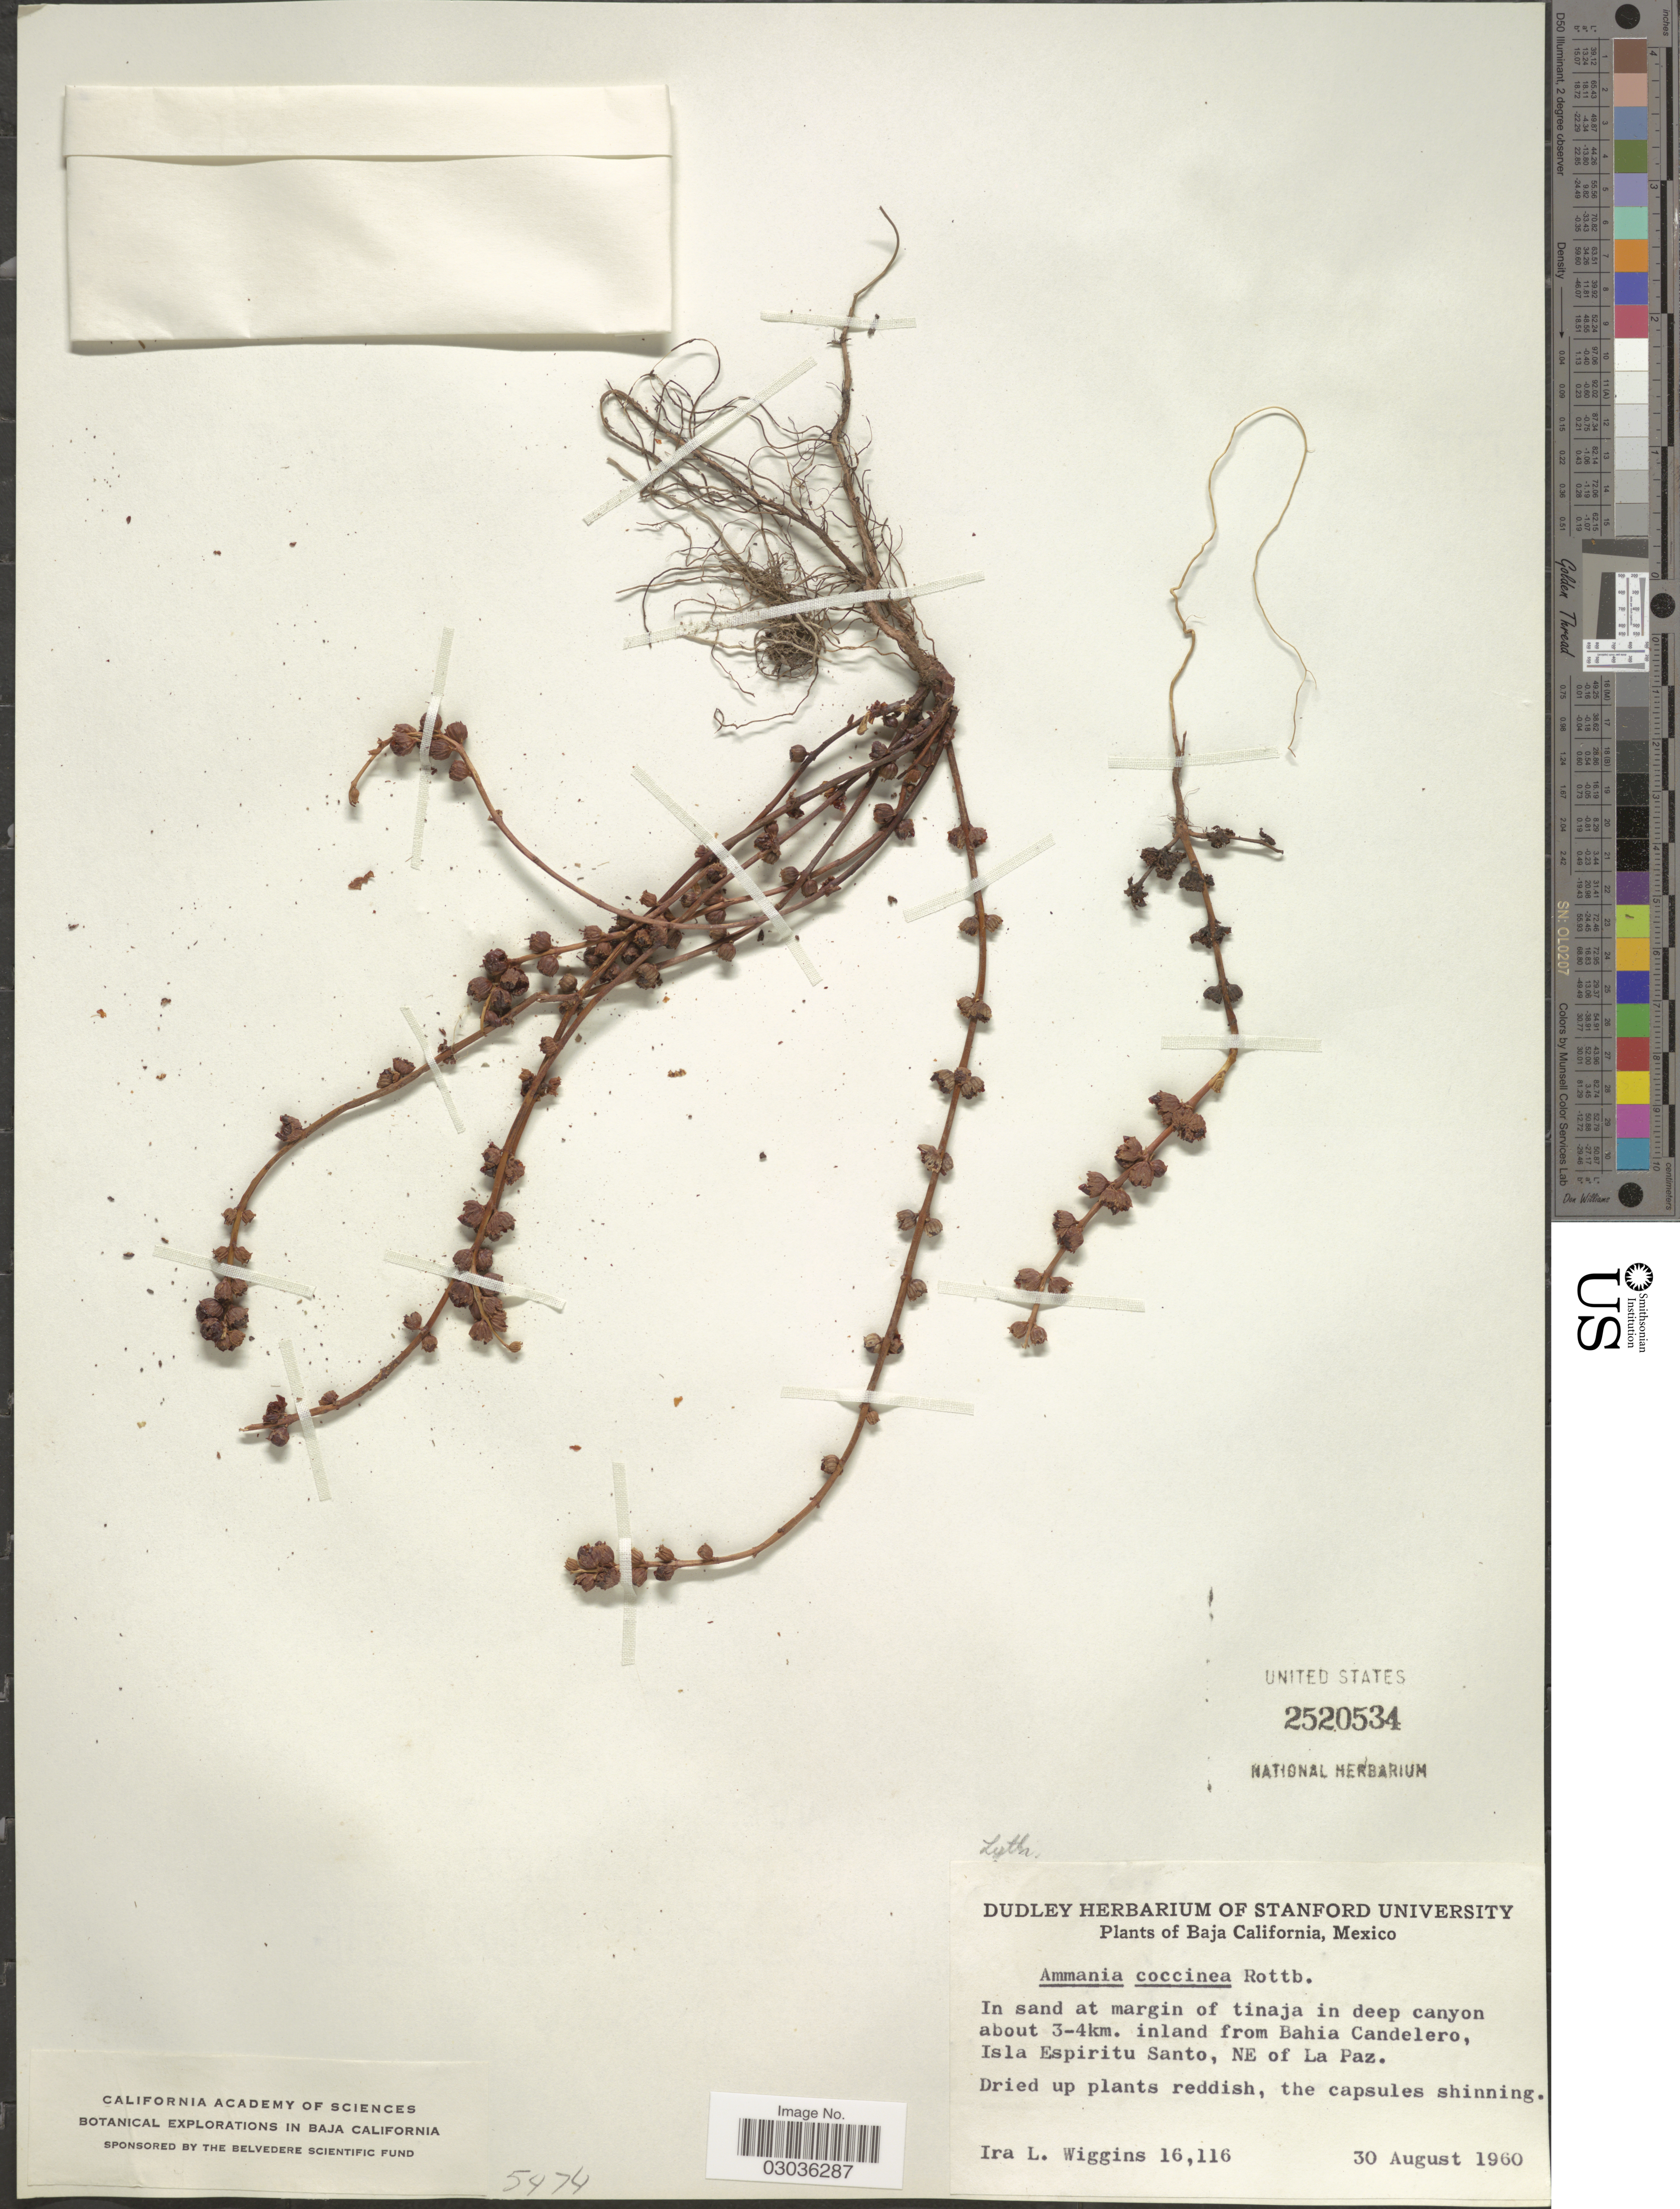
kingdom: Plantae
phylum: Tracheophyta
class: Magnoliopsida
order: Myrtales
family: Lythraceae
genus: Ammannia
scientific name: Ammannia coccinea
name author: Rottb.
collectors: I. L. Wiggins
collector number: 16116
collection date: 1960-08-30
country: Mexico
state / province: Baja California Sur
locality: In sand at margin of tinaja in deep canyon about 3-4km. inland from Bahia Canderlero, Isla Espiritu Santo, NE of La Paz.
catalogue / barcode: US 2520534